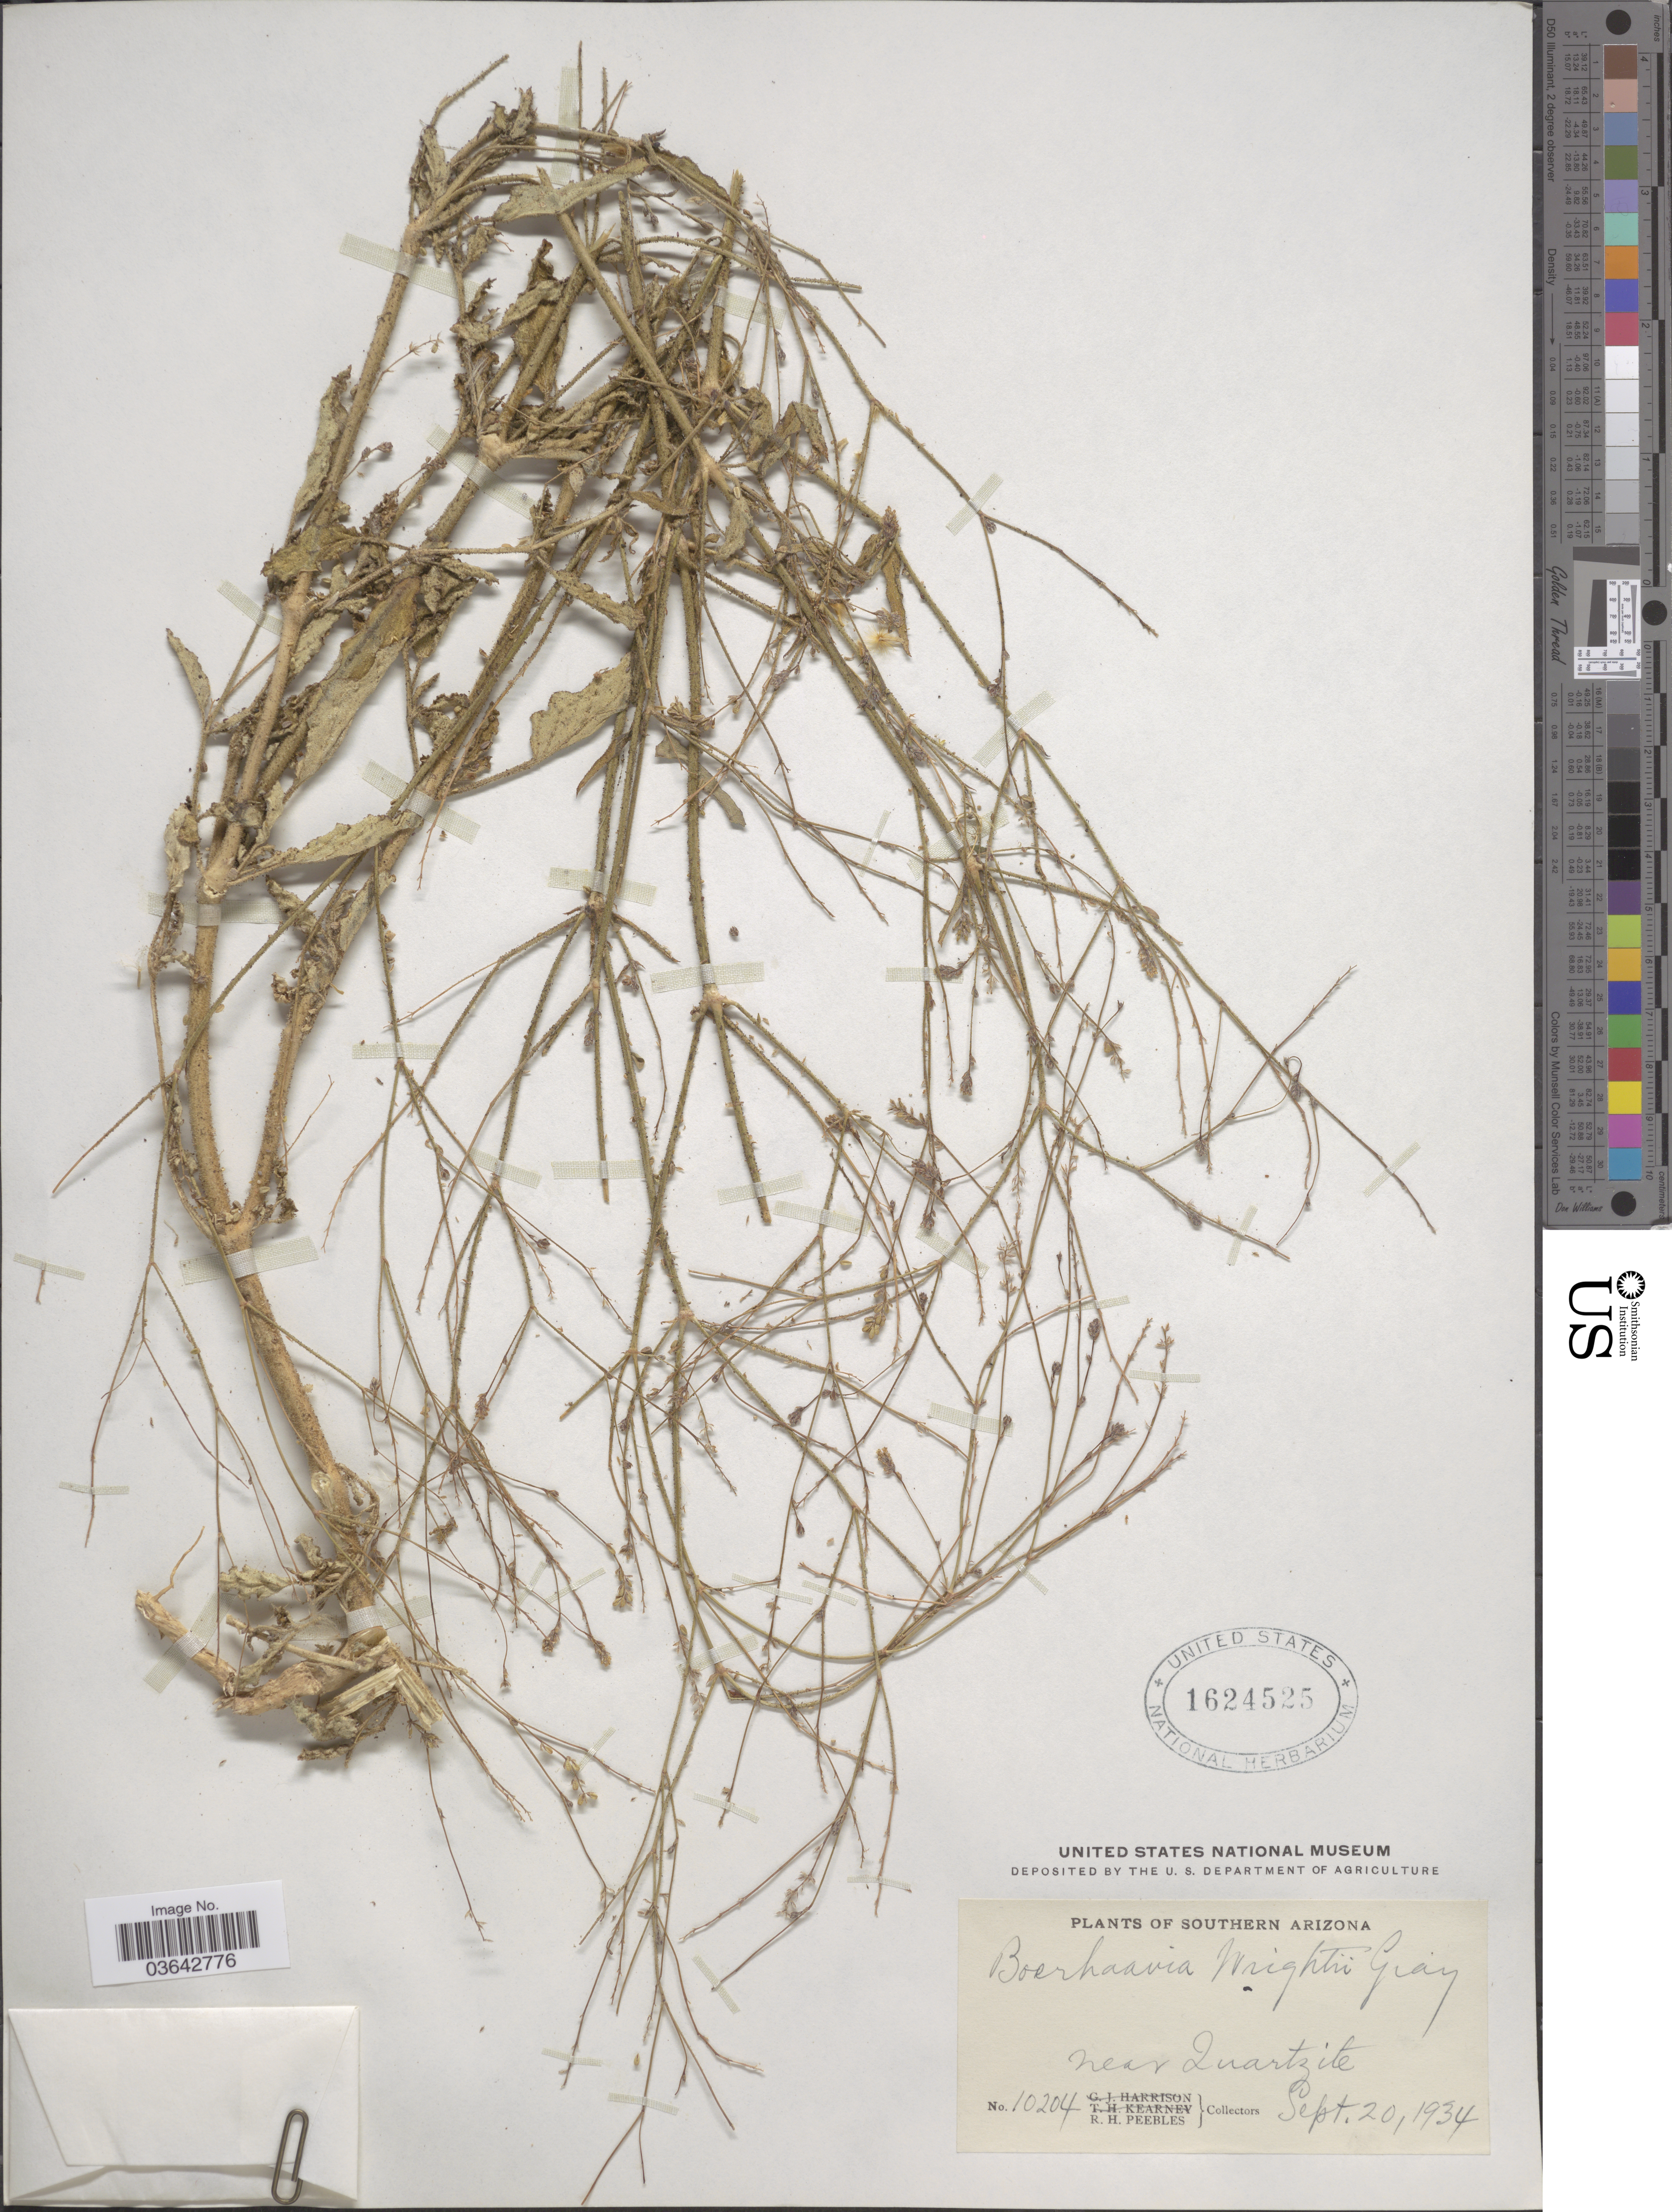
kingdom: Plantae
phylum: Tracheophyta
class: Magnoliopsida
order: Caryophyllales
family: Nyctaginaceae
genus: Boerhavia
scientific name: Boerhavia wrightii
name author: A. Gray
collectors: R. H. Peebles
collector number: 10204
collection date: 1934-09-20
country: United States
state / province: Arizona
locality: Southern Arizona. Near Quartzite.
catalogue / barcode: US 1624525